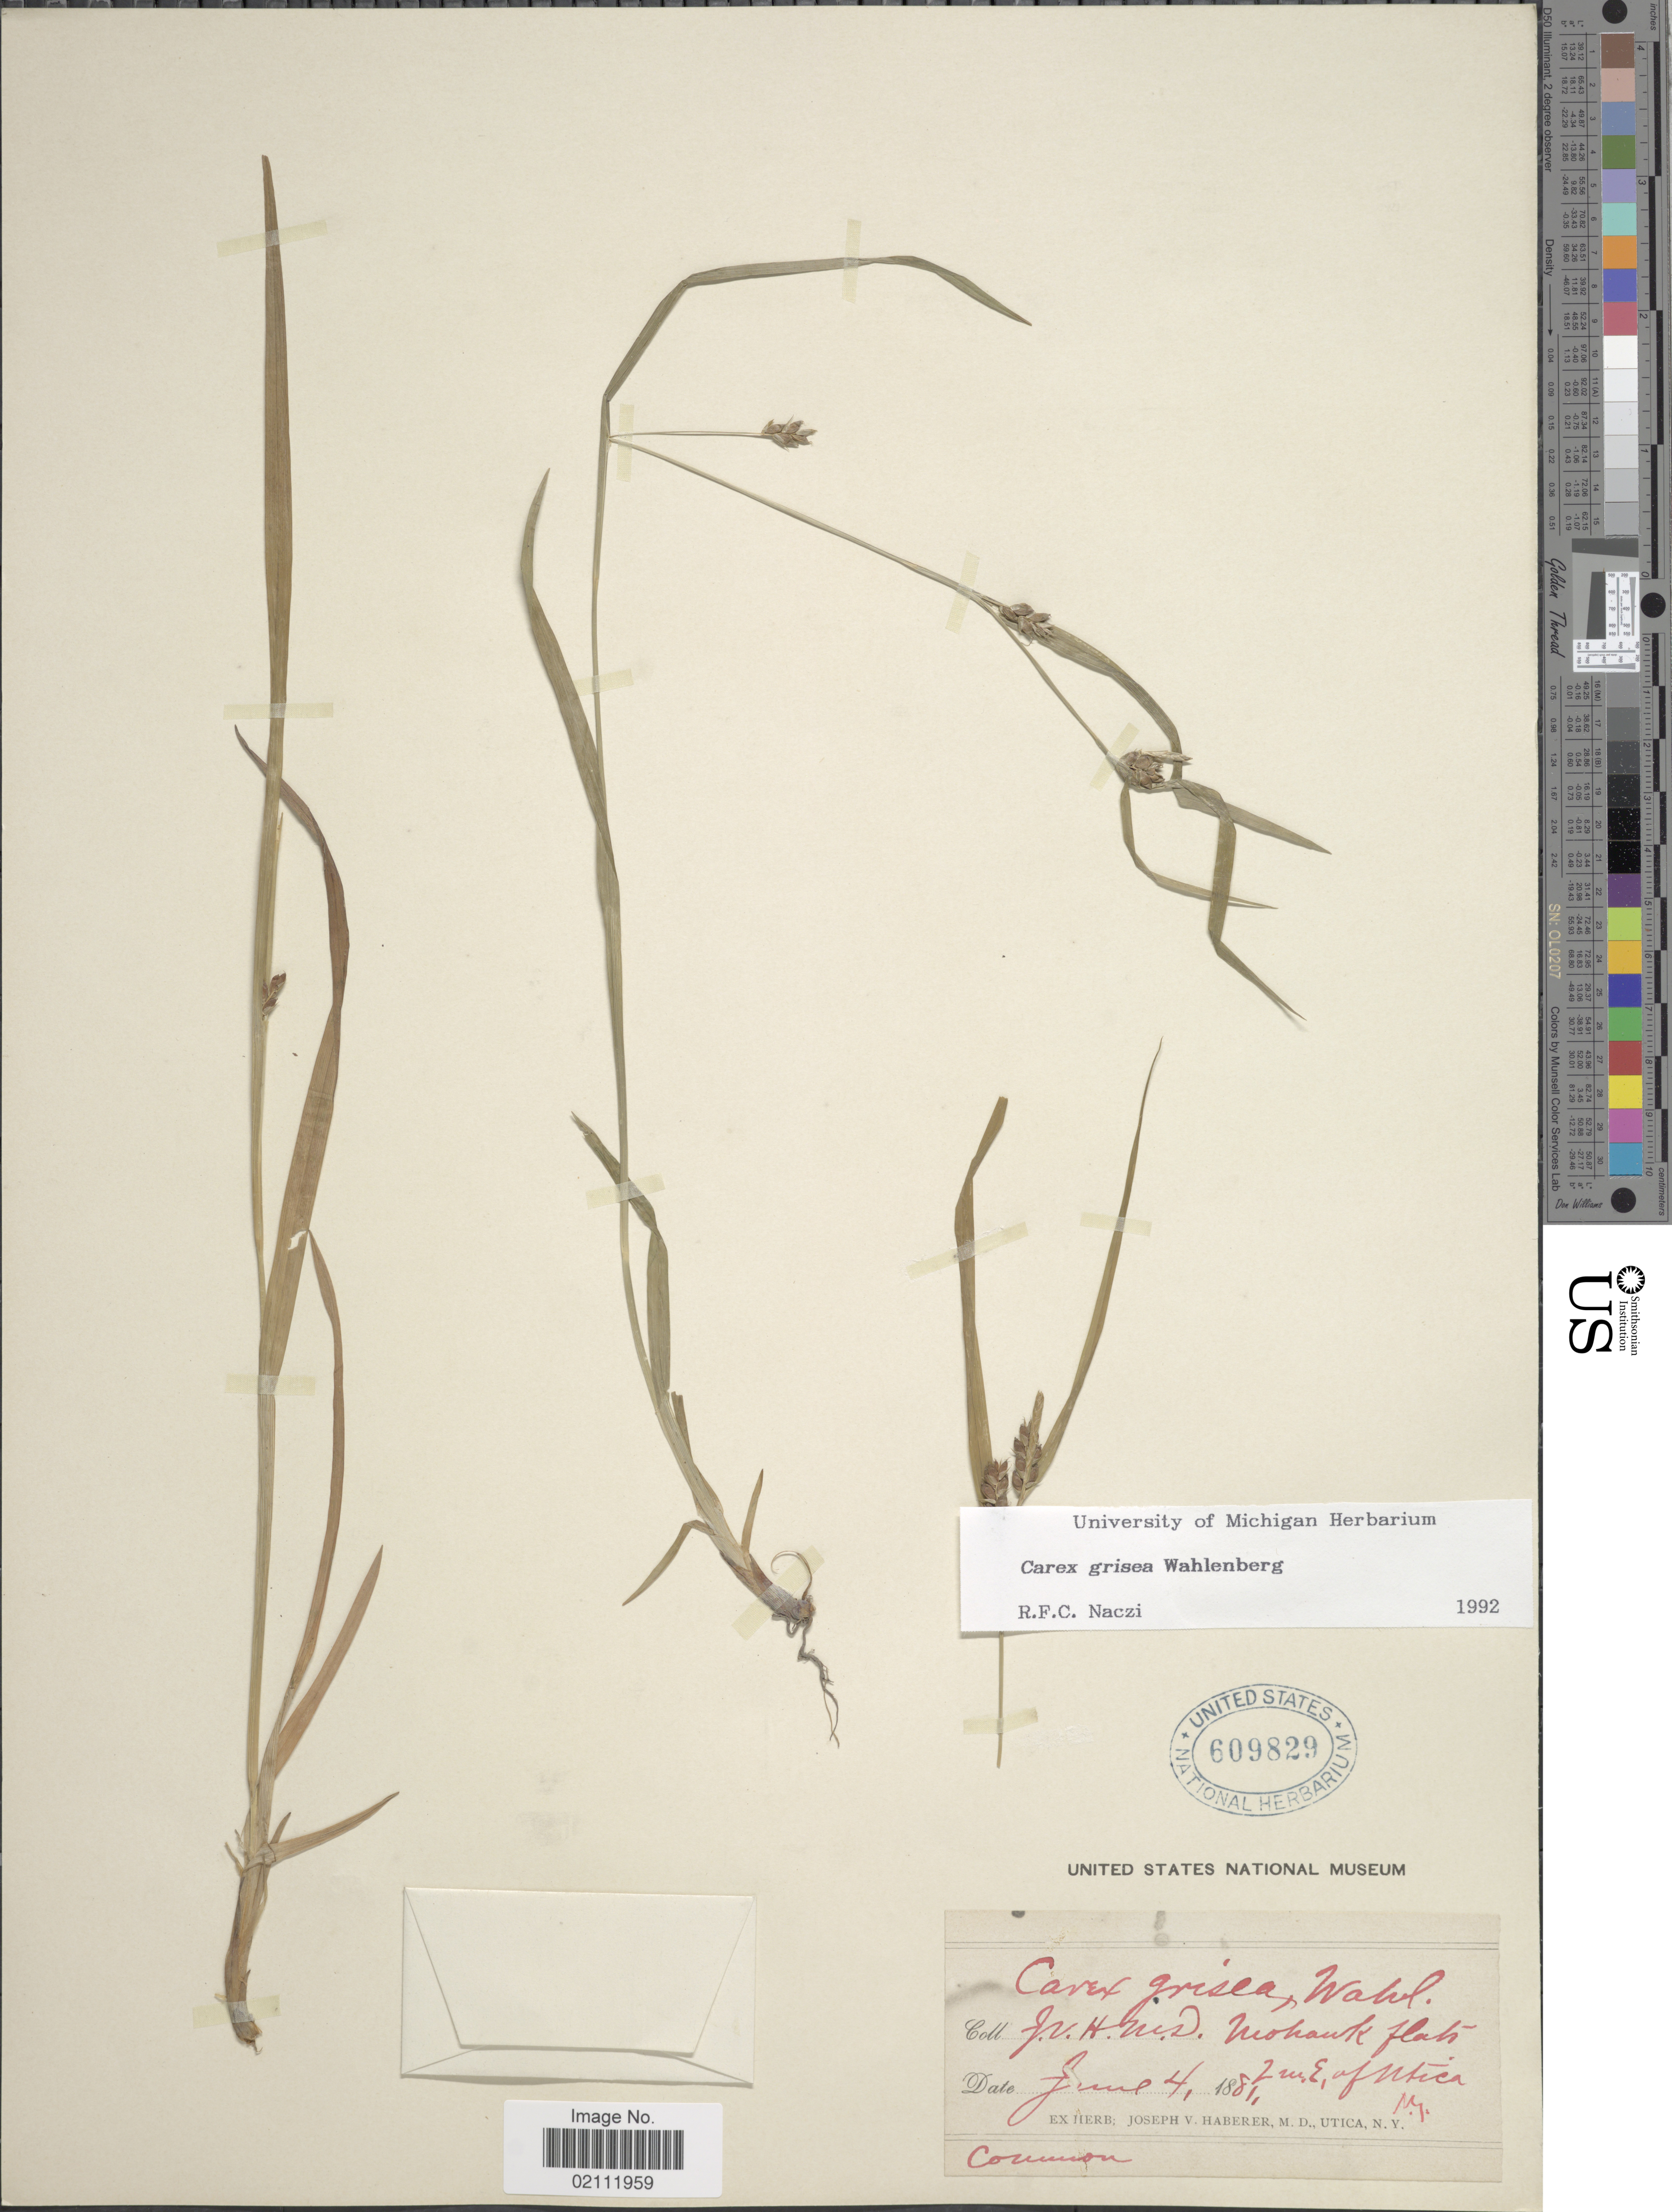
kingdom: Plantae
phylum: Tracheophyta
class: Liliopsida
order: Poales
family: Cyperaceae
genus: Carex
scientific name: Carex grisea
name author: Wahlenb.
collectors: J. V. Haberer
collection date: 1881-06-04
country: United States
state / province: New York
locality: Mohawk flats, 2 m. E. of Utica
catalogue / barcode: US 609829